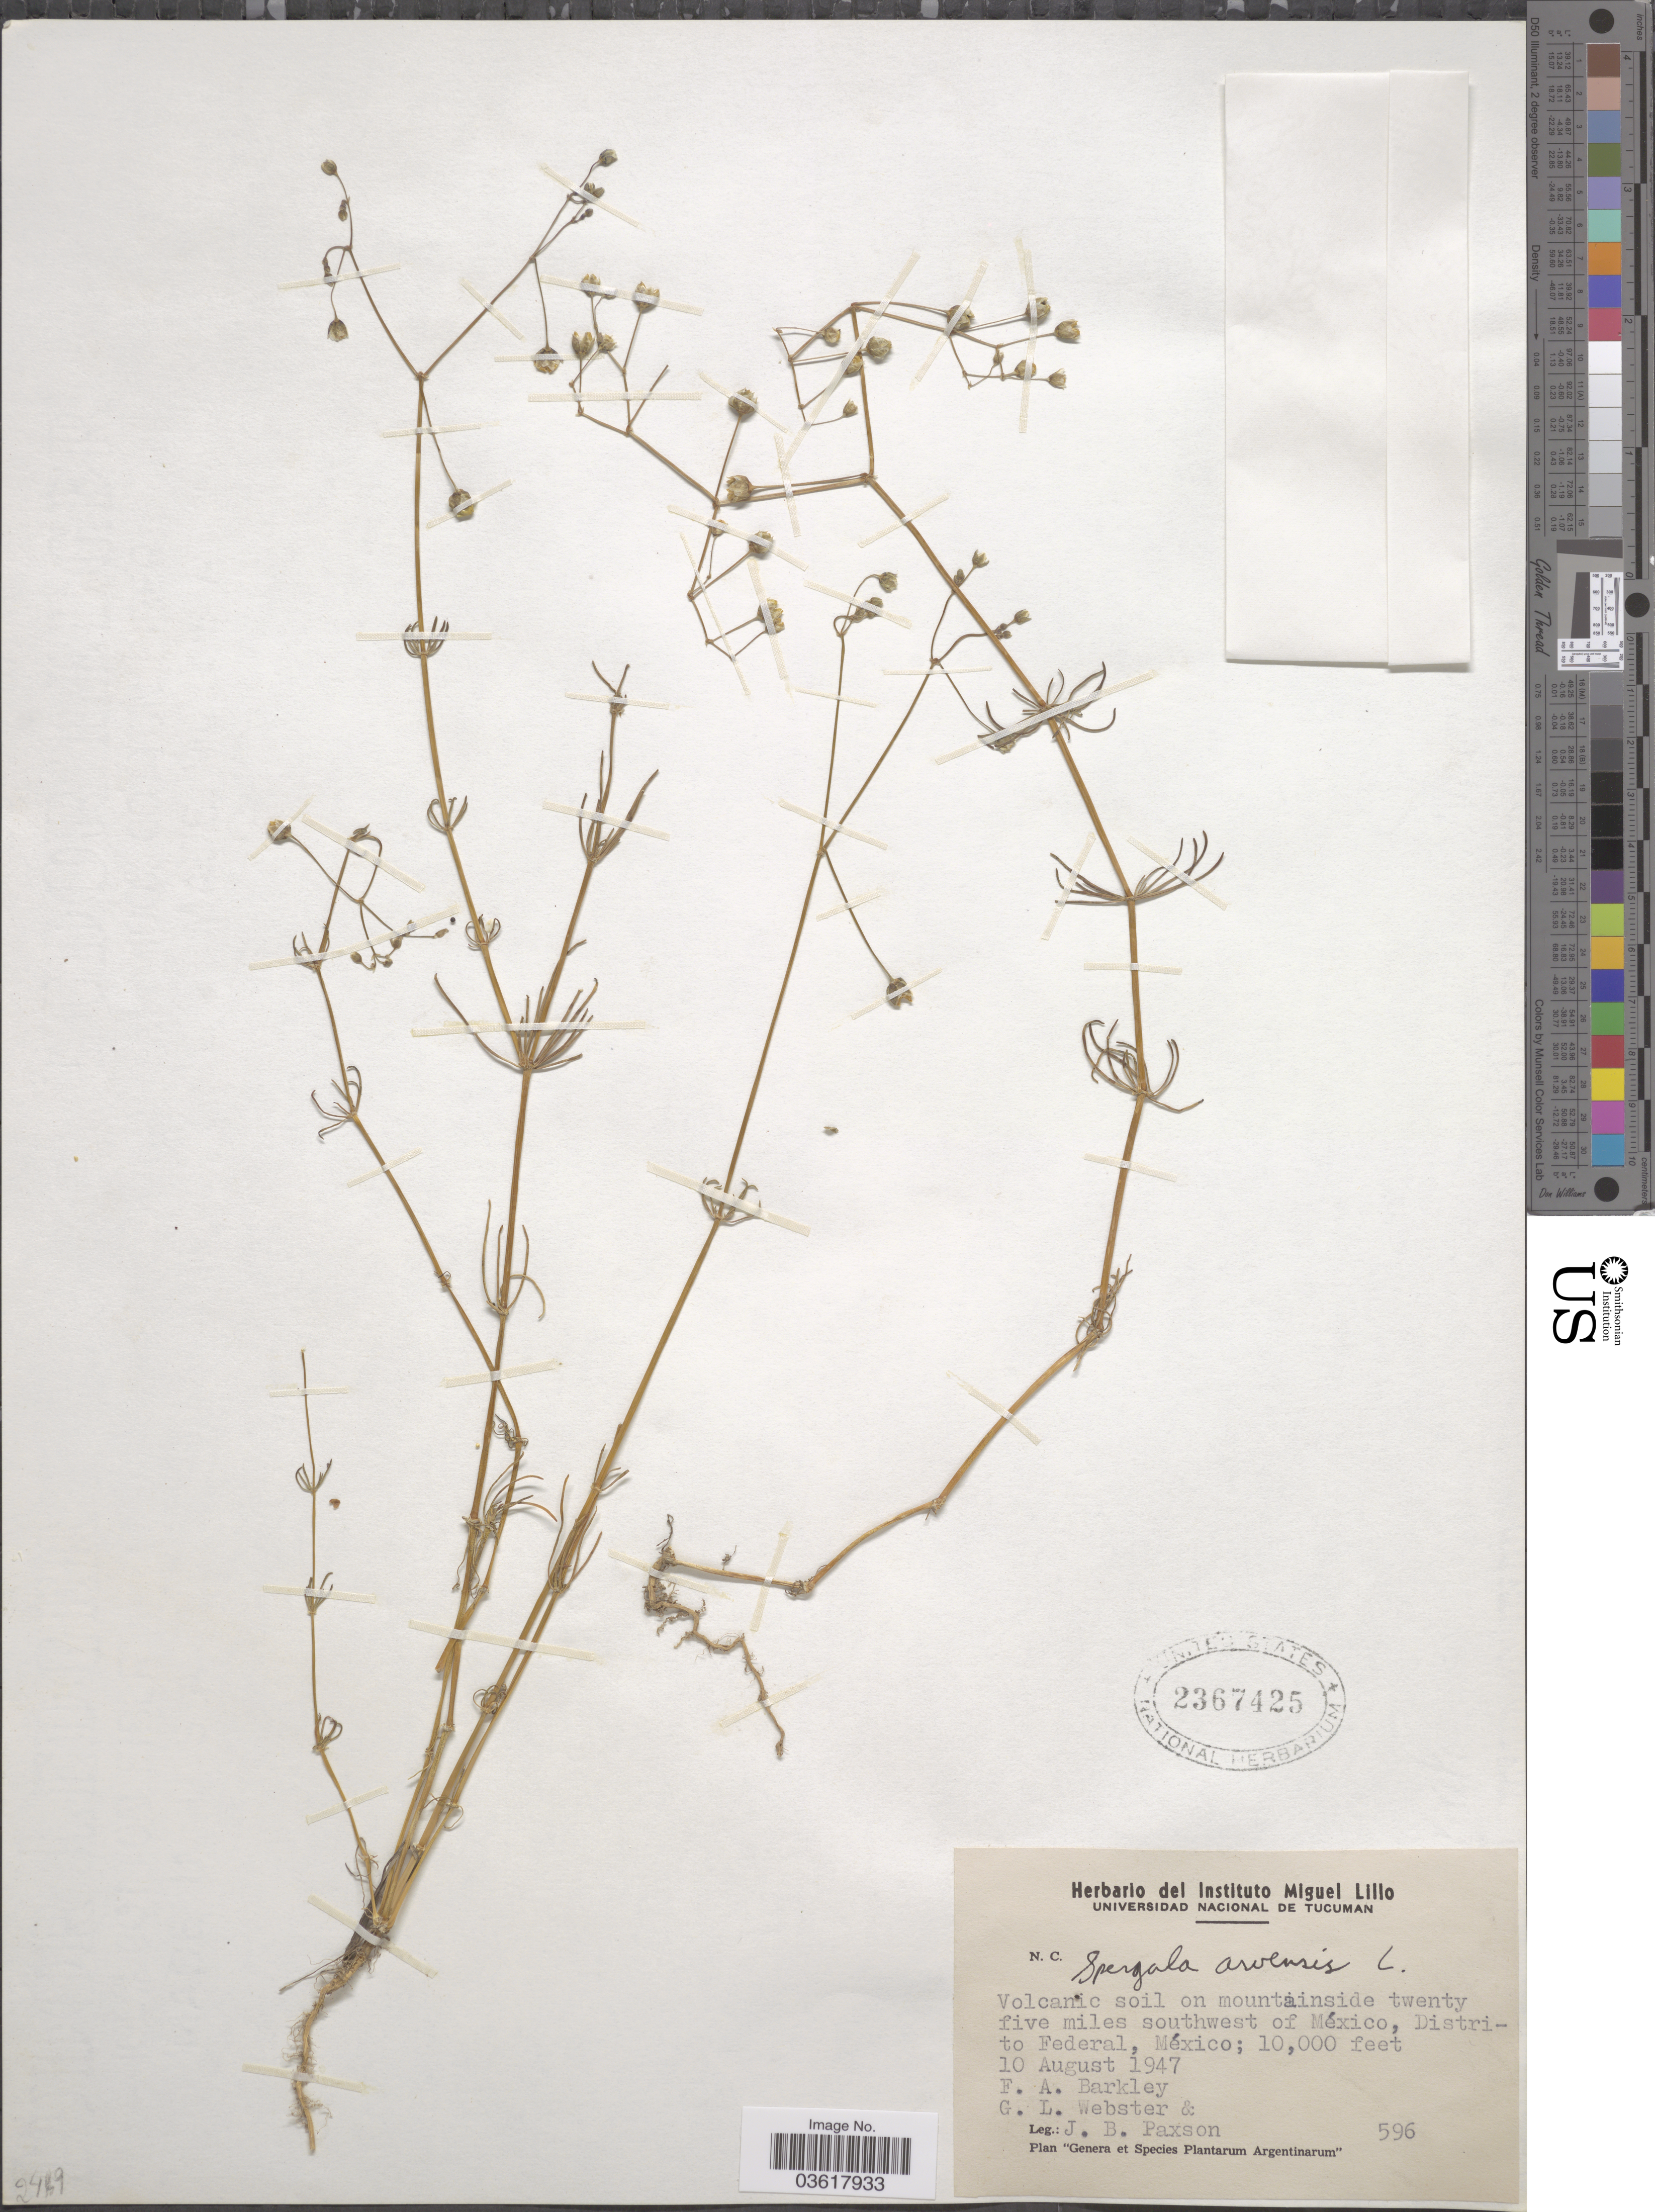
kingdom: Plantae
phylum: Tracheophyta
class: Magnoliopsida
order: Caryophyllales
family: Caryophyllaceae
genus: Spergula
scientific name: Spergula arvensis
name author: L.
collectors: F. A. Barkley, G. L. Webster & J. B. Paxson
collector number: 596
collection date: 1947-08-10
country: Mexico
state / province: Distrito Federal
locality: On mountainside twenty five miles southwest of México, Distrito Federal.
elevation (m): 3048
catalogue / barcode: US 2367425